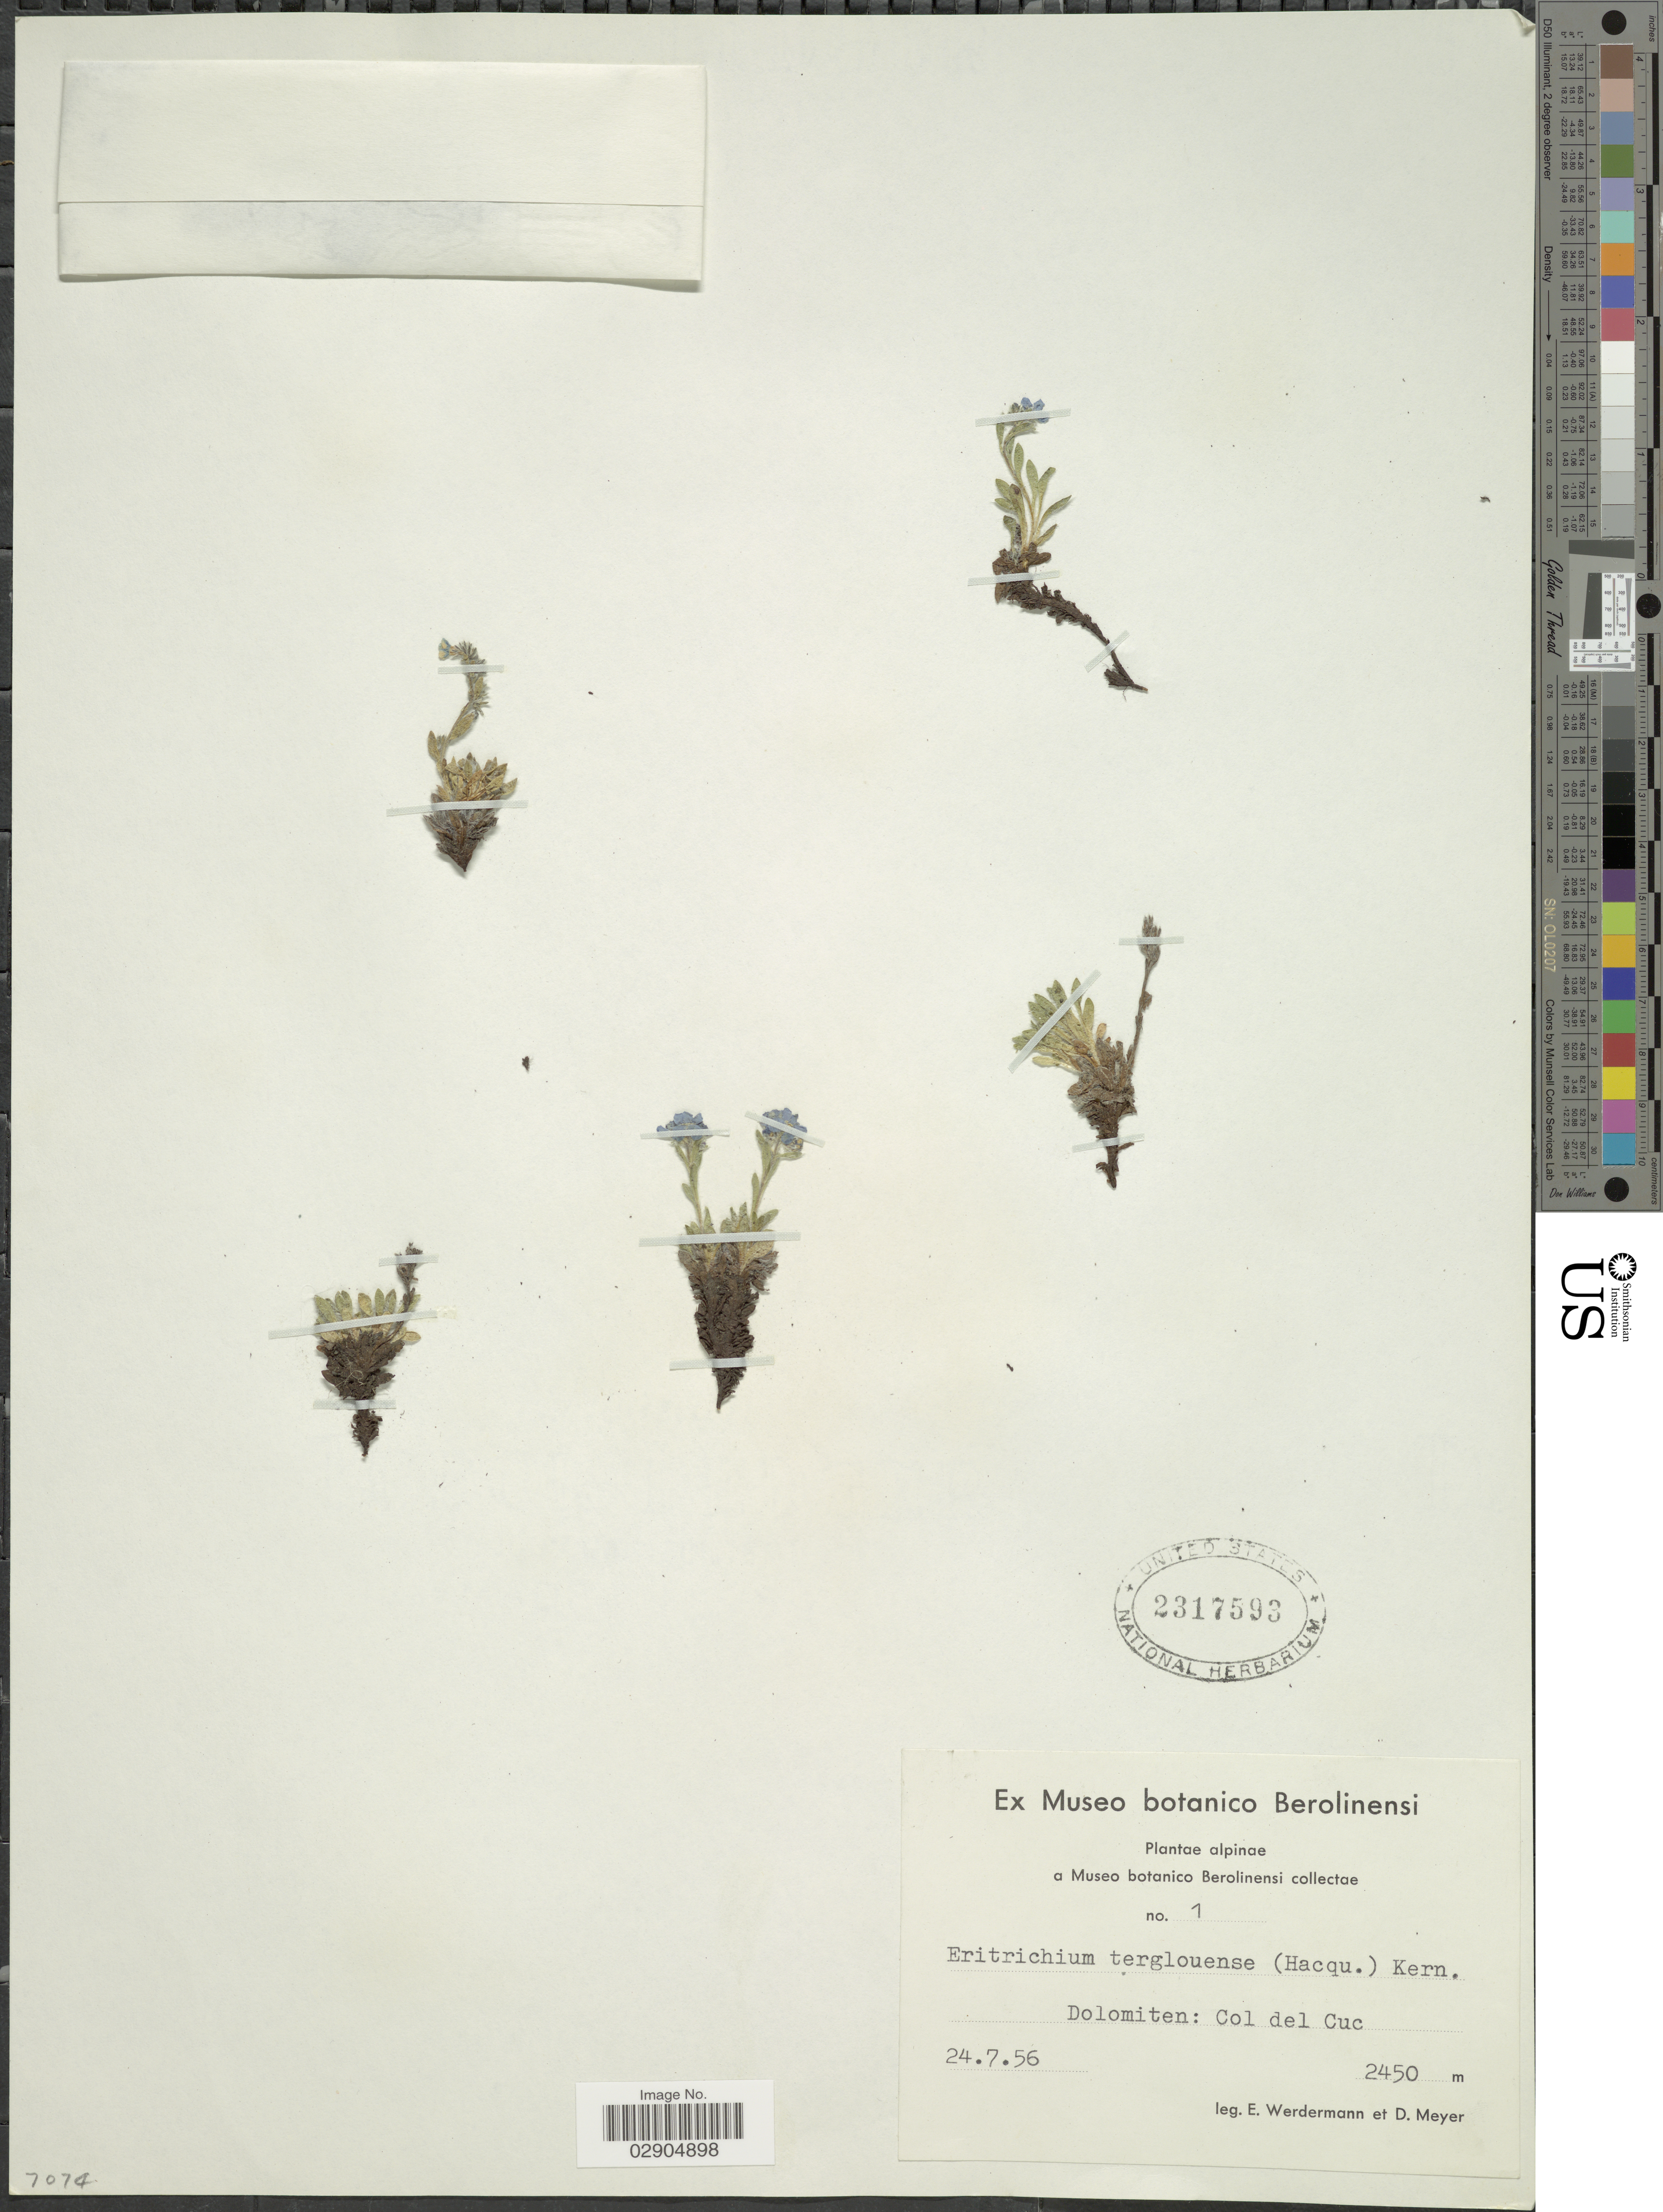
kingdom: Plantae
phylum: Tracheophyta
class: Magnoliopsida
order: Boraginales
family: Boraginaceae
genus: Eritrichium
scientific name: Eritrichium nanum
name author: (L.) Gaudin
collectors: E. Werdermann & D. Meyer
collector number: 1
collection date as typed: Transcribed d/m/y: 24/7/56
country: Italy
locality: Dolomiten: Col del Cuc.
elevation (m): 2450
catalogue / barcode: US 2317593